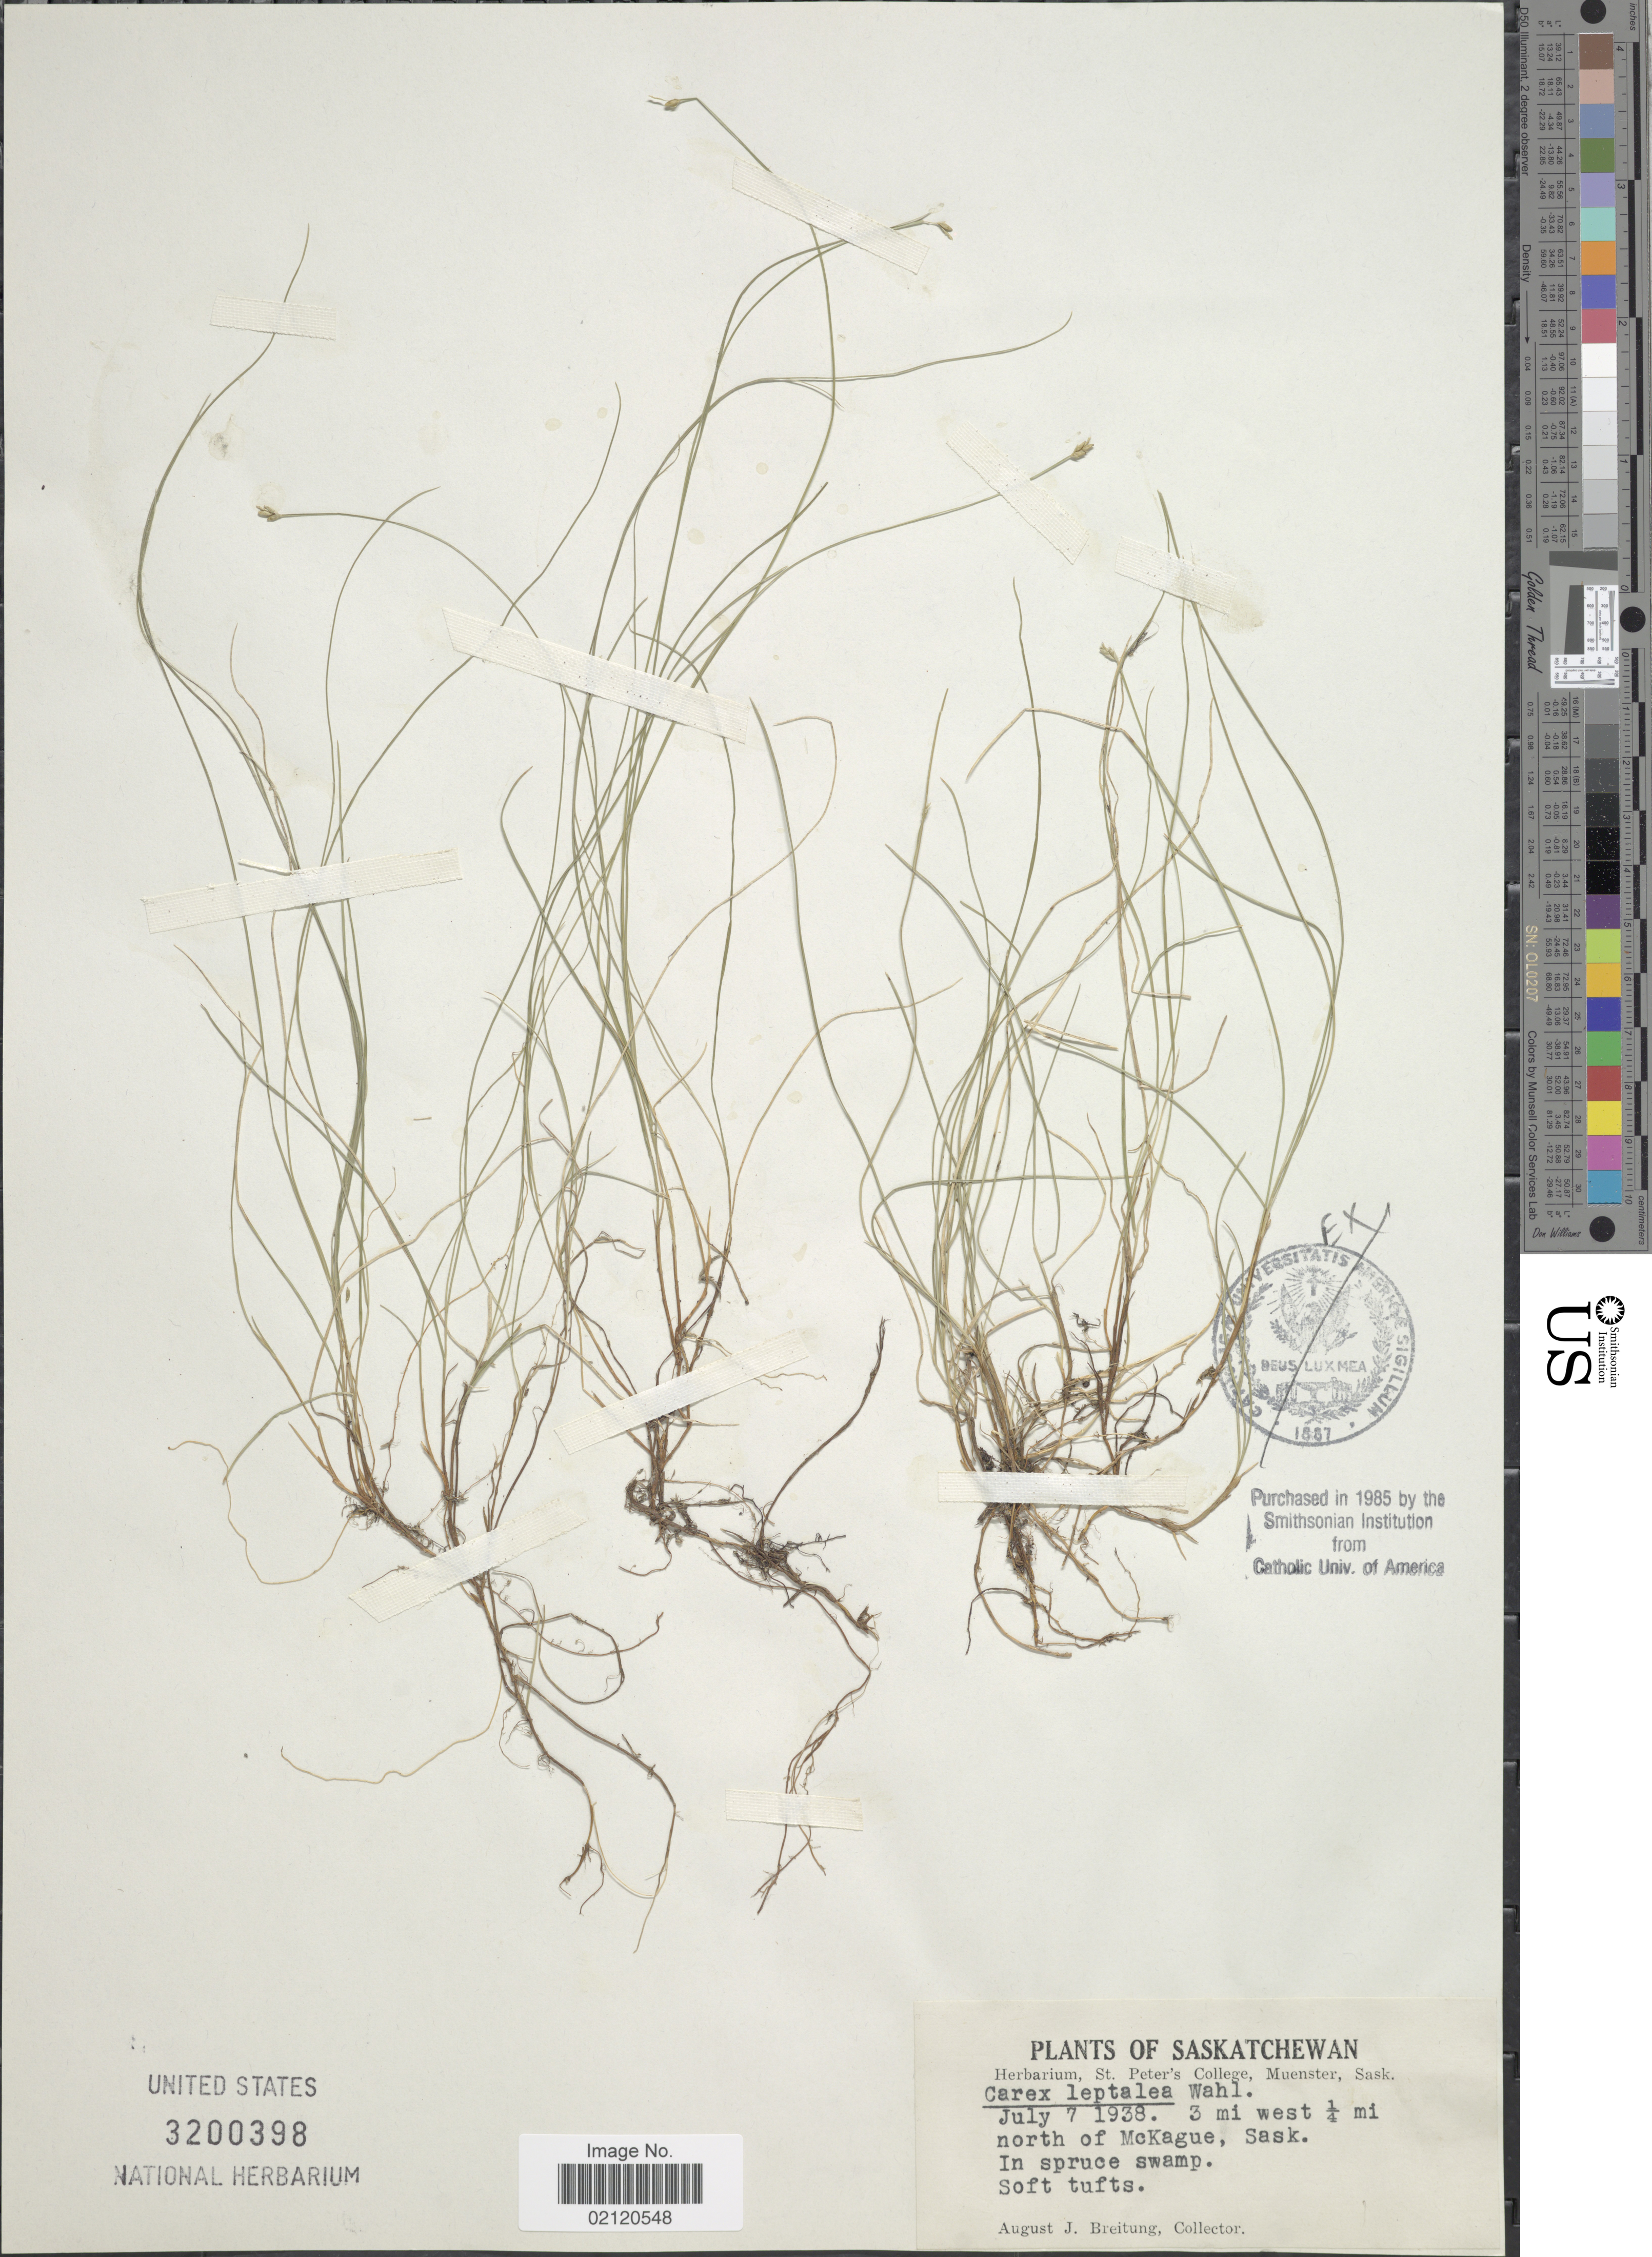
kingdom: Plantae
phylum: Tracheophyta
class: Liliopsida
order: Poales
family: Cyperaceae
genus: Carex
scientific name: Carex leptalea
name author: Wahlenb.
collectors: A. Breitung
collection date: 1938-07-07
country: Canada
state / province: Saskatchewan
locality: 3 mi west ¼ mi north of McKague, Sask.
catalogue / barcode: US 3200398